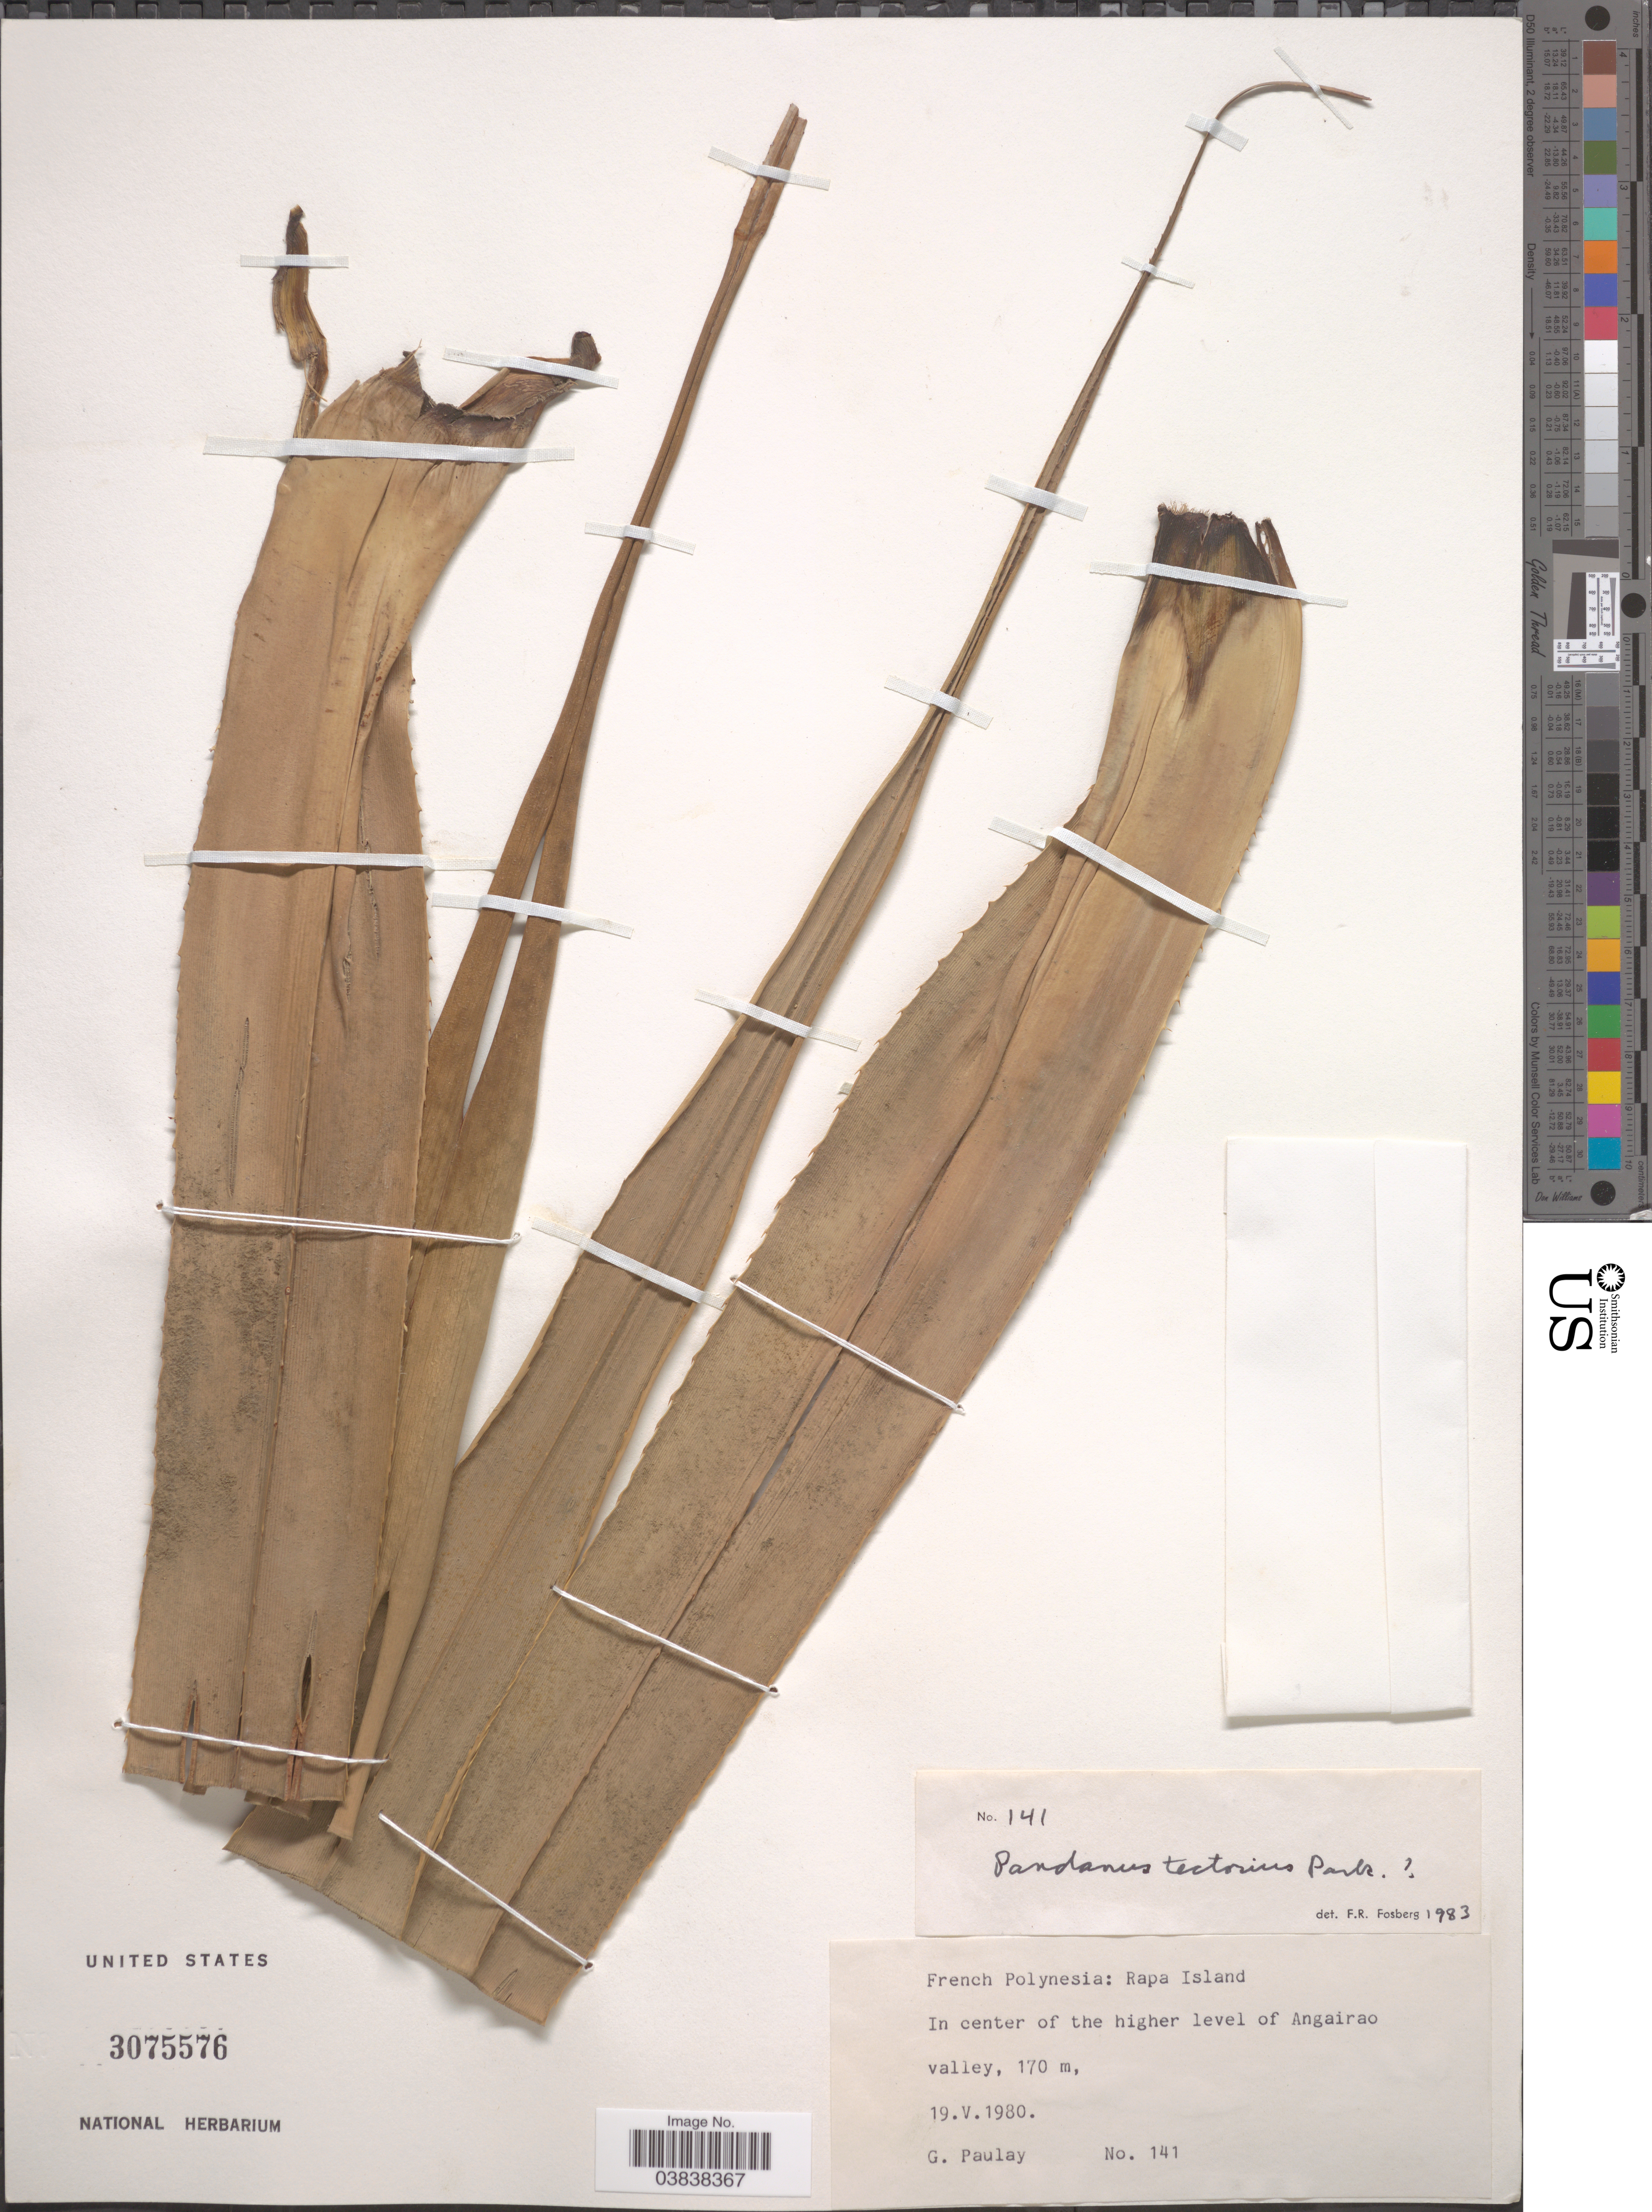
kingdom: Plantae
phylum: Tracheophyta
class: Liliopsida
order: Pandanales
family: Pandanaceae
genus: Pandanus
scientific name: Pandanus tectorius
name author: Parkinson ex DuRoi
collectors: G. Paulay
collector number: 141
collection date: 1980-05-19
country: French Polynesia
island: Rapa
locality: Rapa Island. In center of the higher level of Angairao valley.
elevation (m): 170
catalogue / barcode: US 3075576